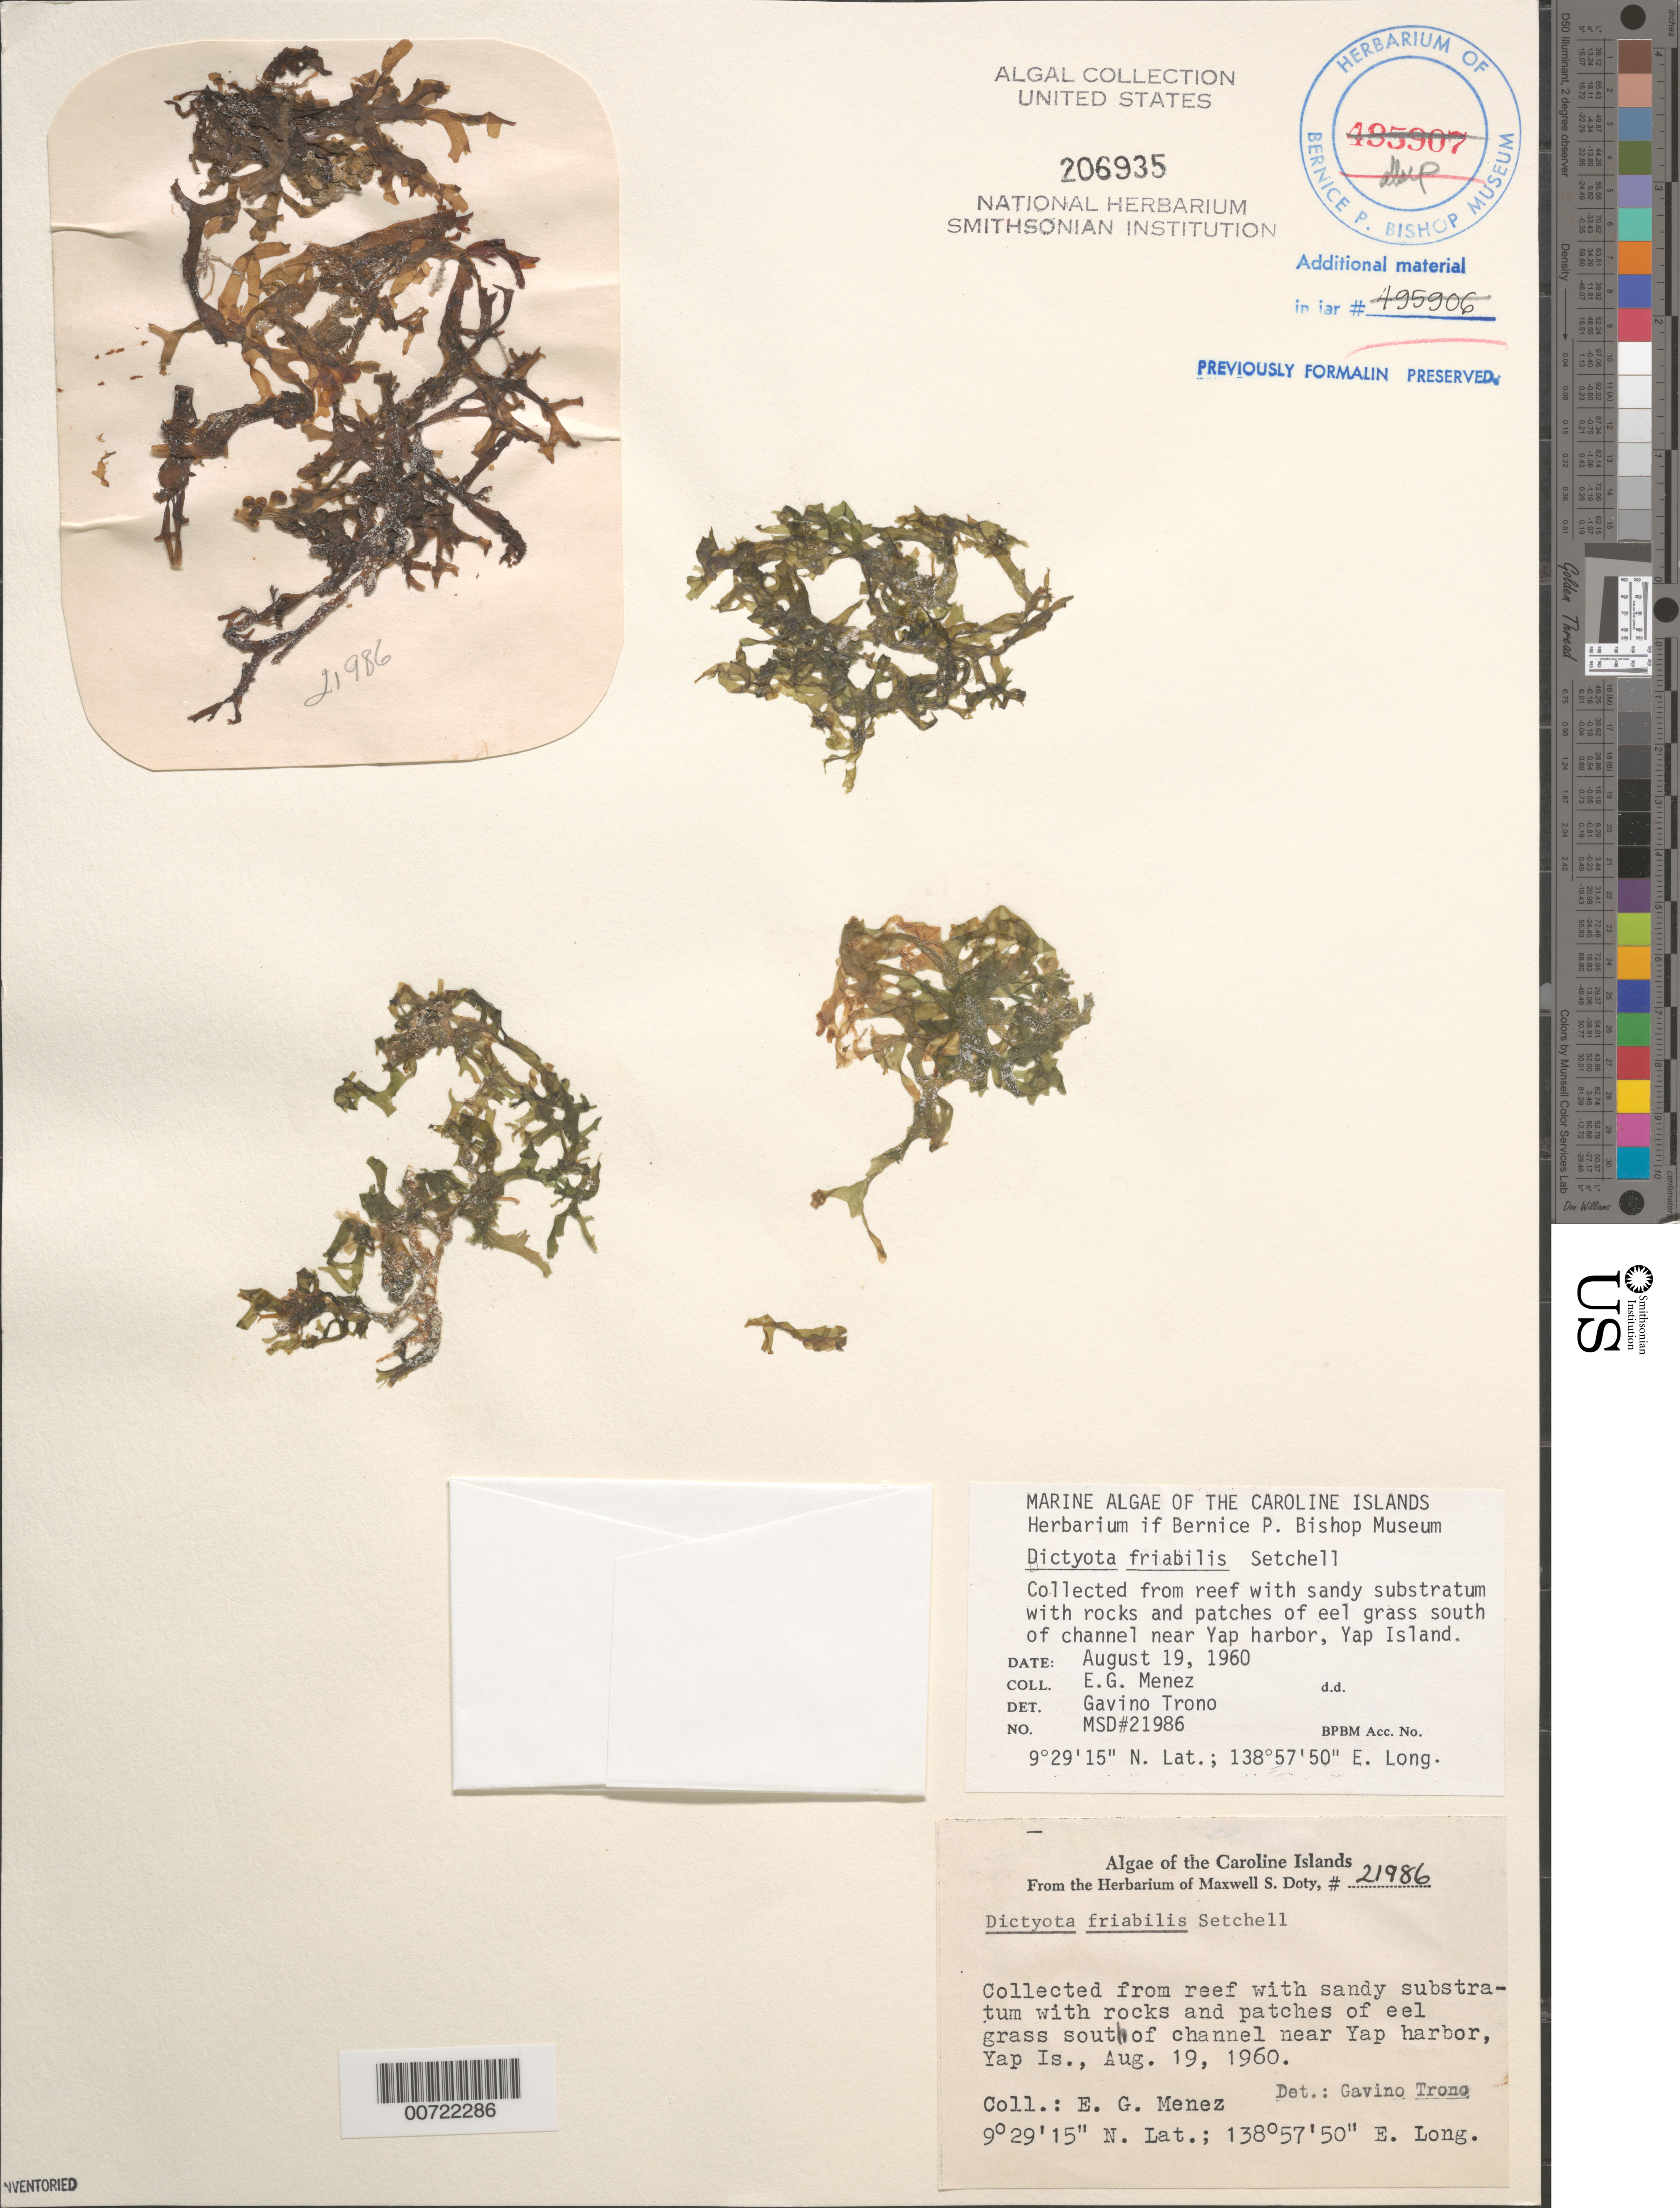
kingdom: Chromista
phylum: Ochrophyta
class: Phaeophyceae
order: Dictyotales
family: Dictyotaceae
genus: Dictyota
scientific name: Dictyota friabilis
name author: Setch.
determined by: Trono, Gavino C., Jr.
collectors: Meñez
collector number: MSD 21986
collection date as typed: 19 Aug 1960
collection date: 1960-08-19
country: Micronesia, Federated States of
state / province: Yap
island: Yap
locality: South of channel near Yap Harbor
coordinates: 9 29' 15" N. Lat., 138 07' 50" E. Long.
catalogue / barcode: US 206935